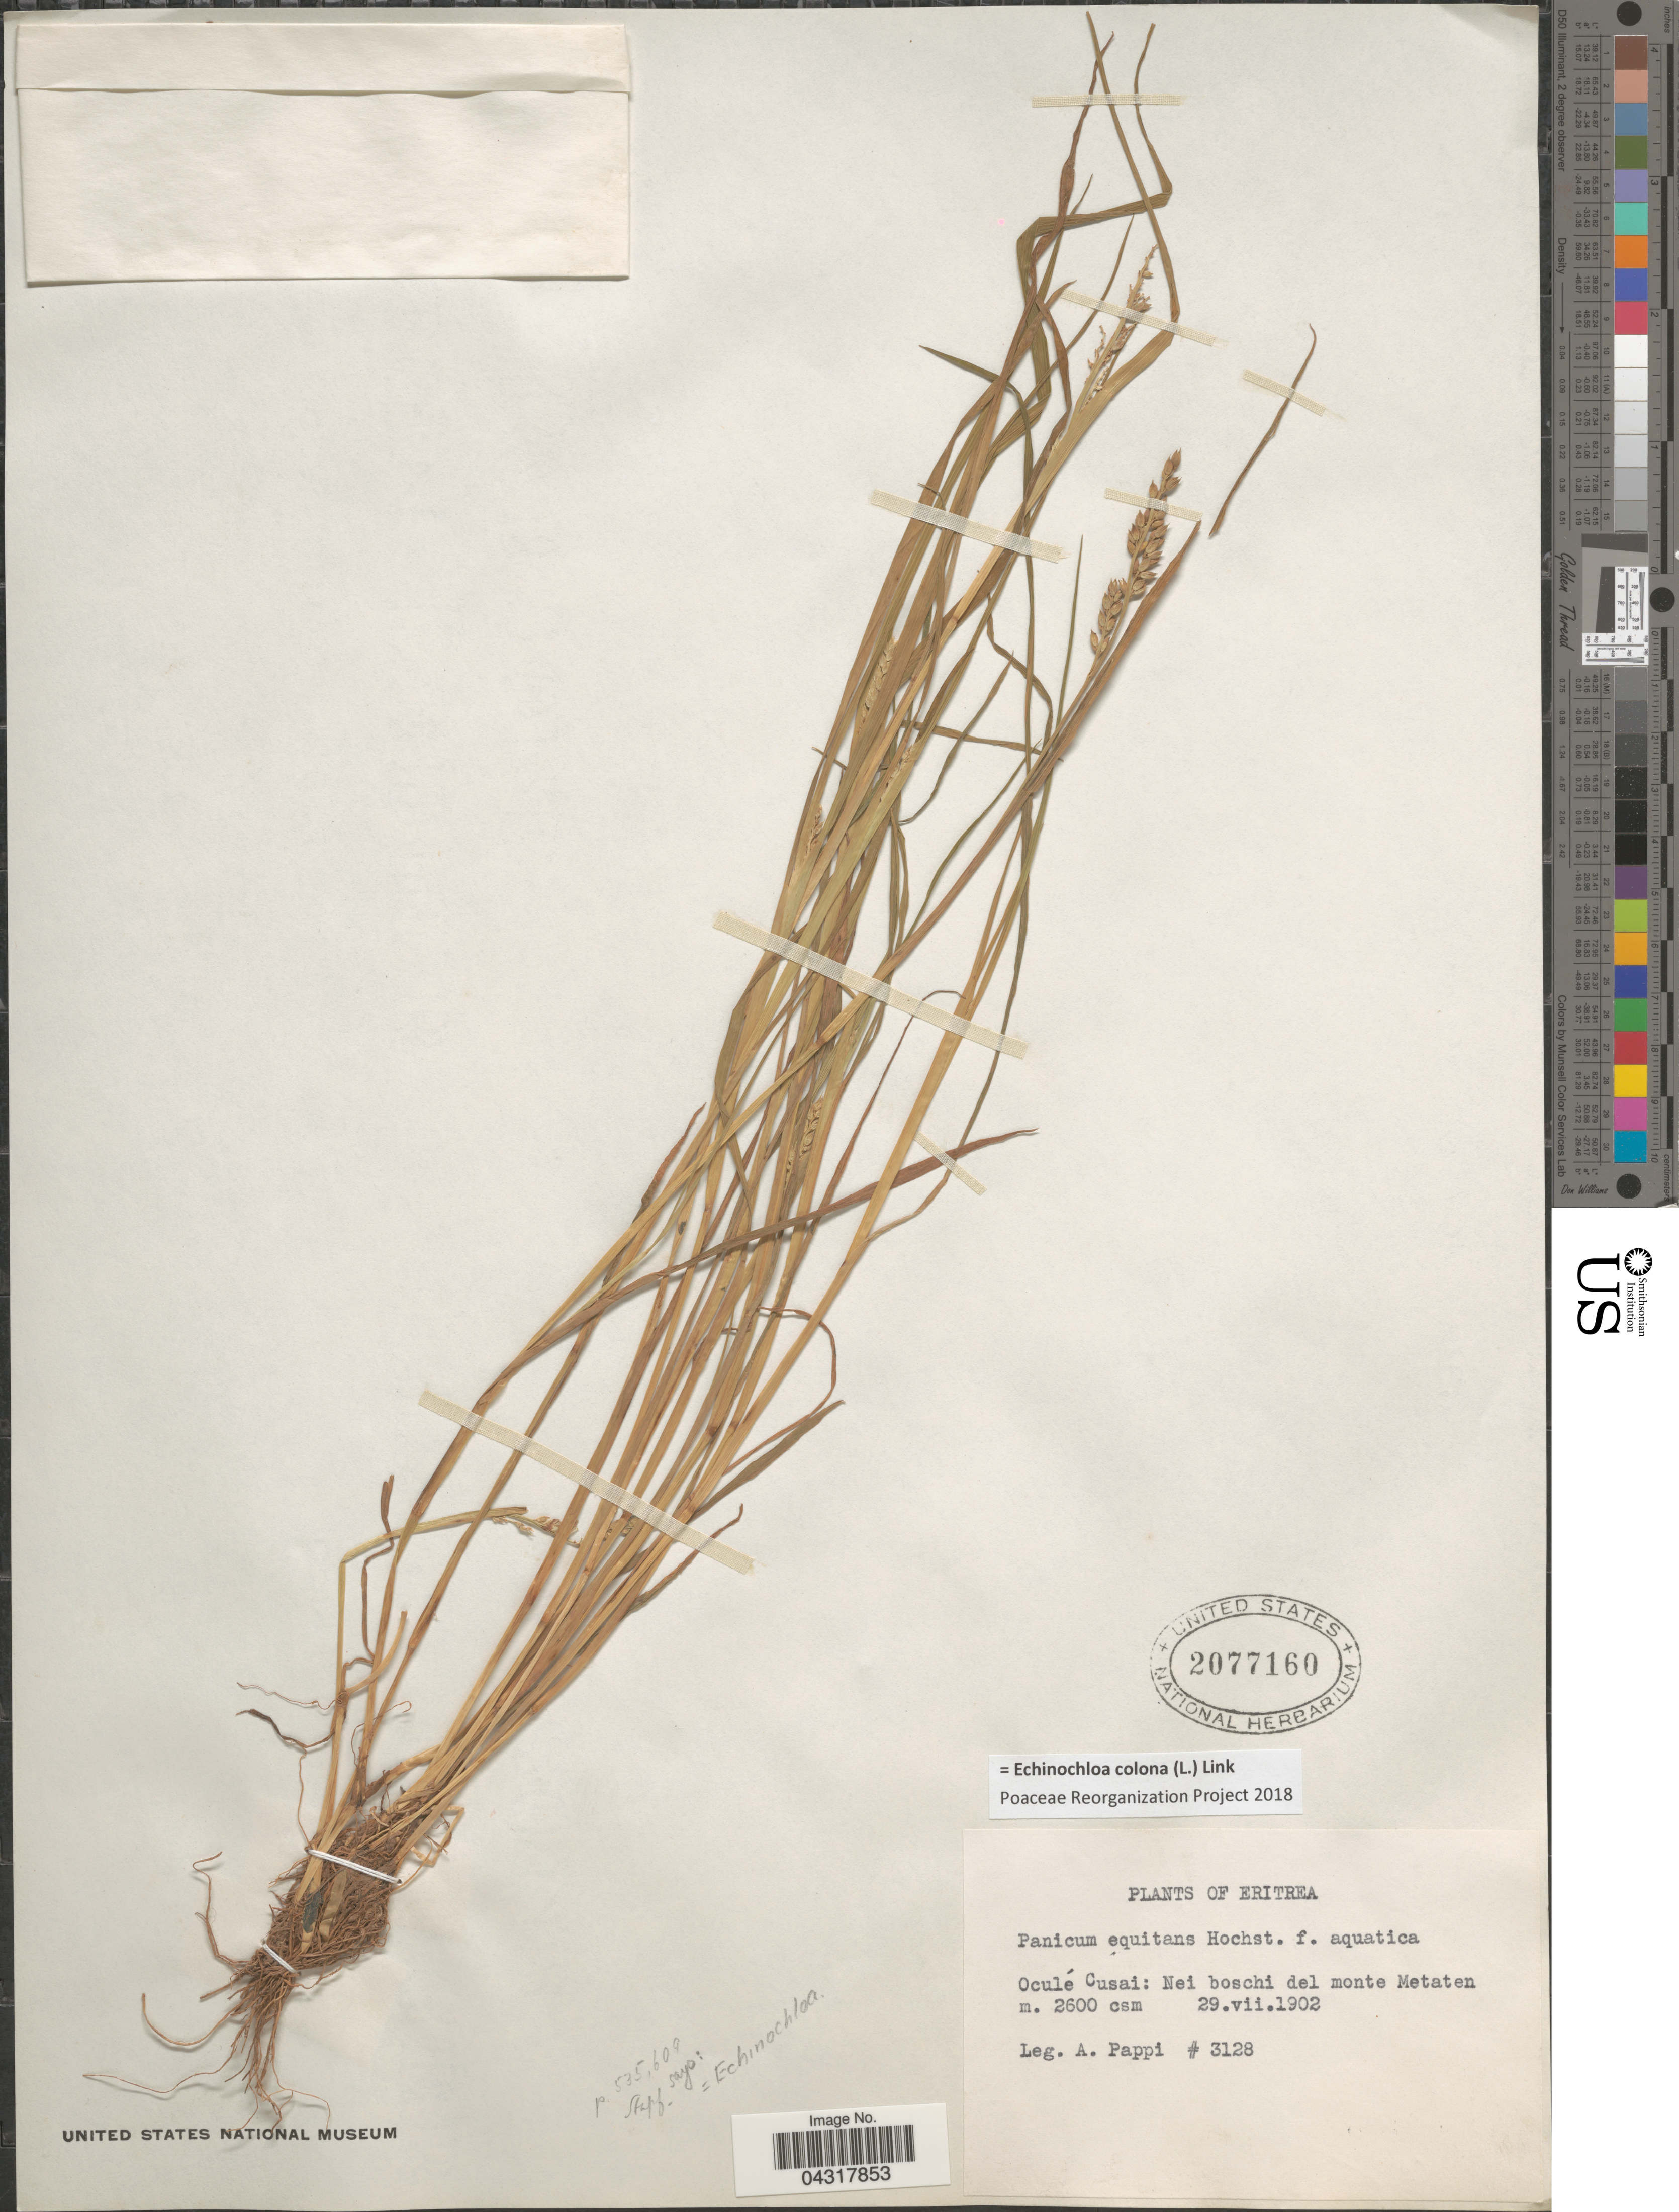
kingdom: Plantae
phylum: Tracheophyta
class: Liliopsida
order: Poales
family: Poaceae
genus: Echinochloa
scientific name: Echinochloa colona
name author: (L.) Link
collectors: A. Pappi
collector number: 3128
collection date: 1902-07-29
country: Eritrea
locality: Oculé Cusai: Nei boschi del monte Metaten.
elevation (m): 2600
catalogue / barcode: US 2077160